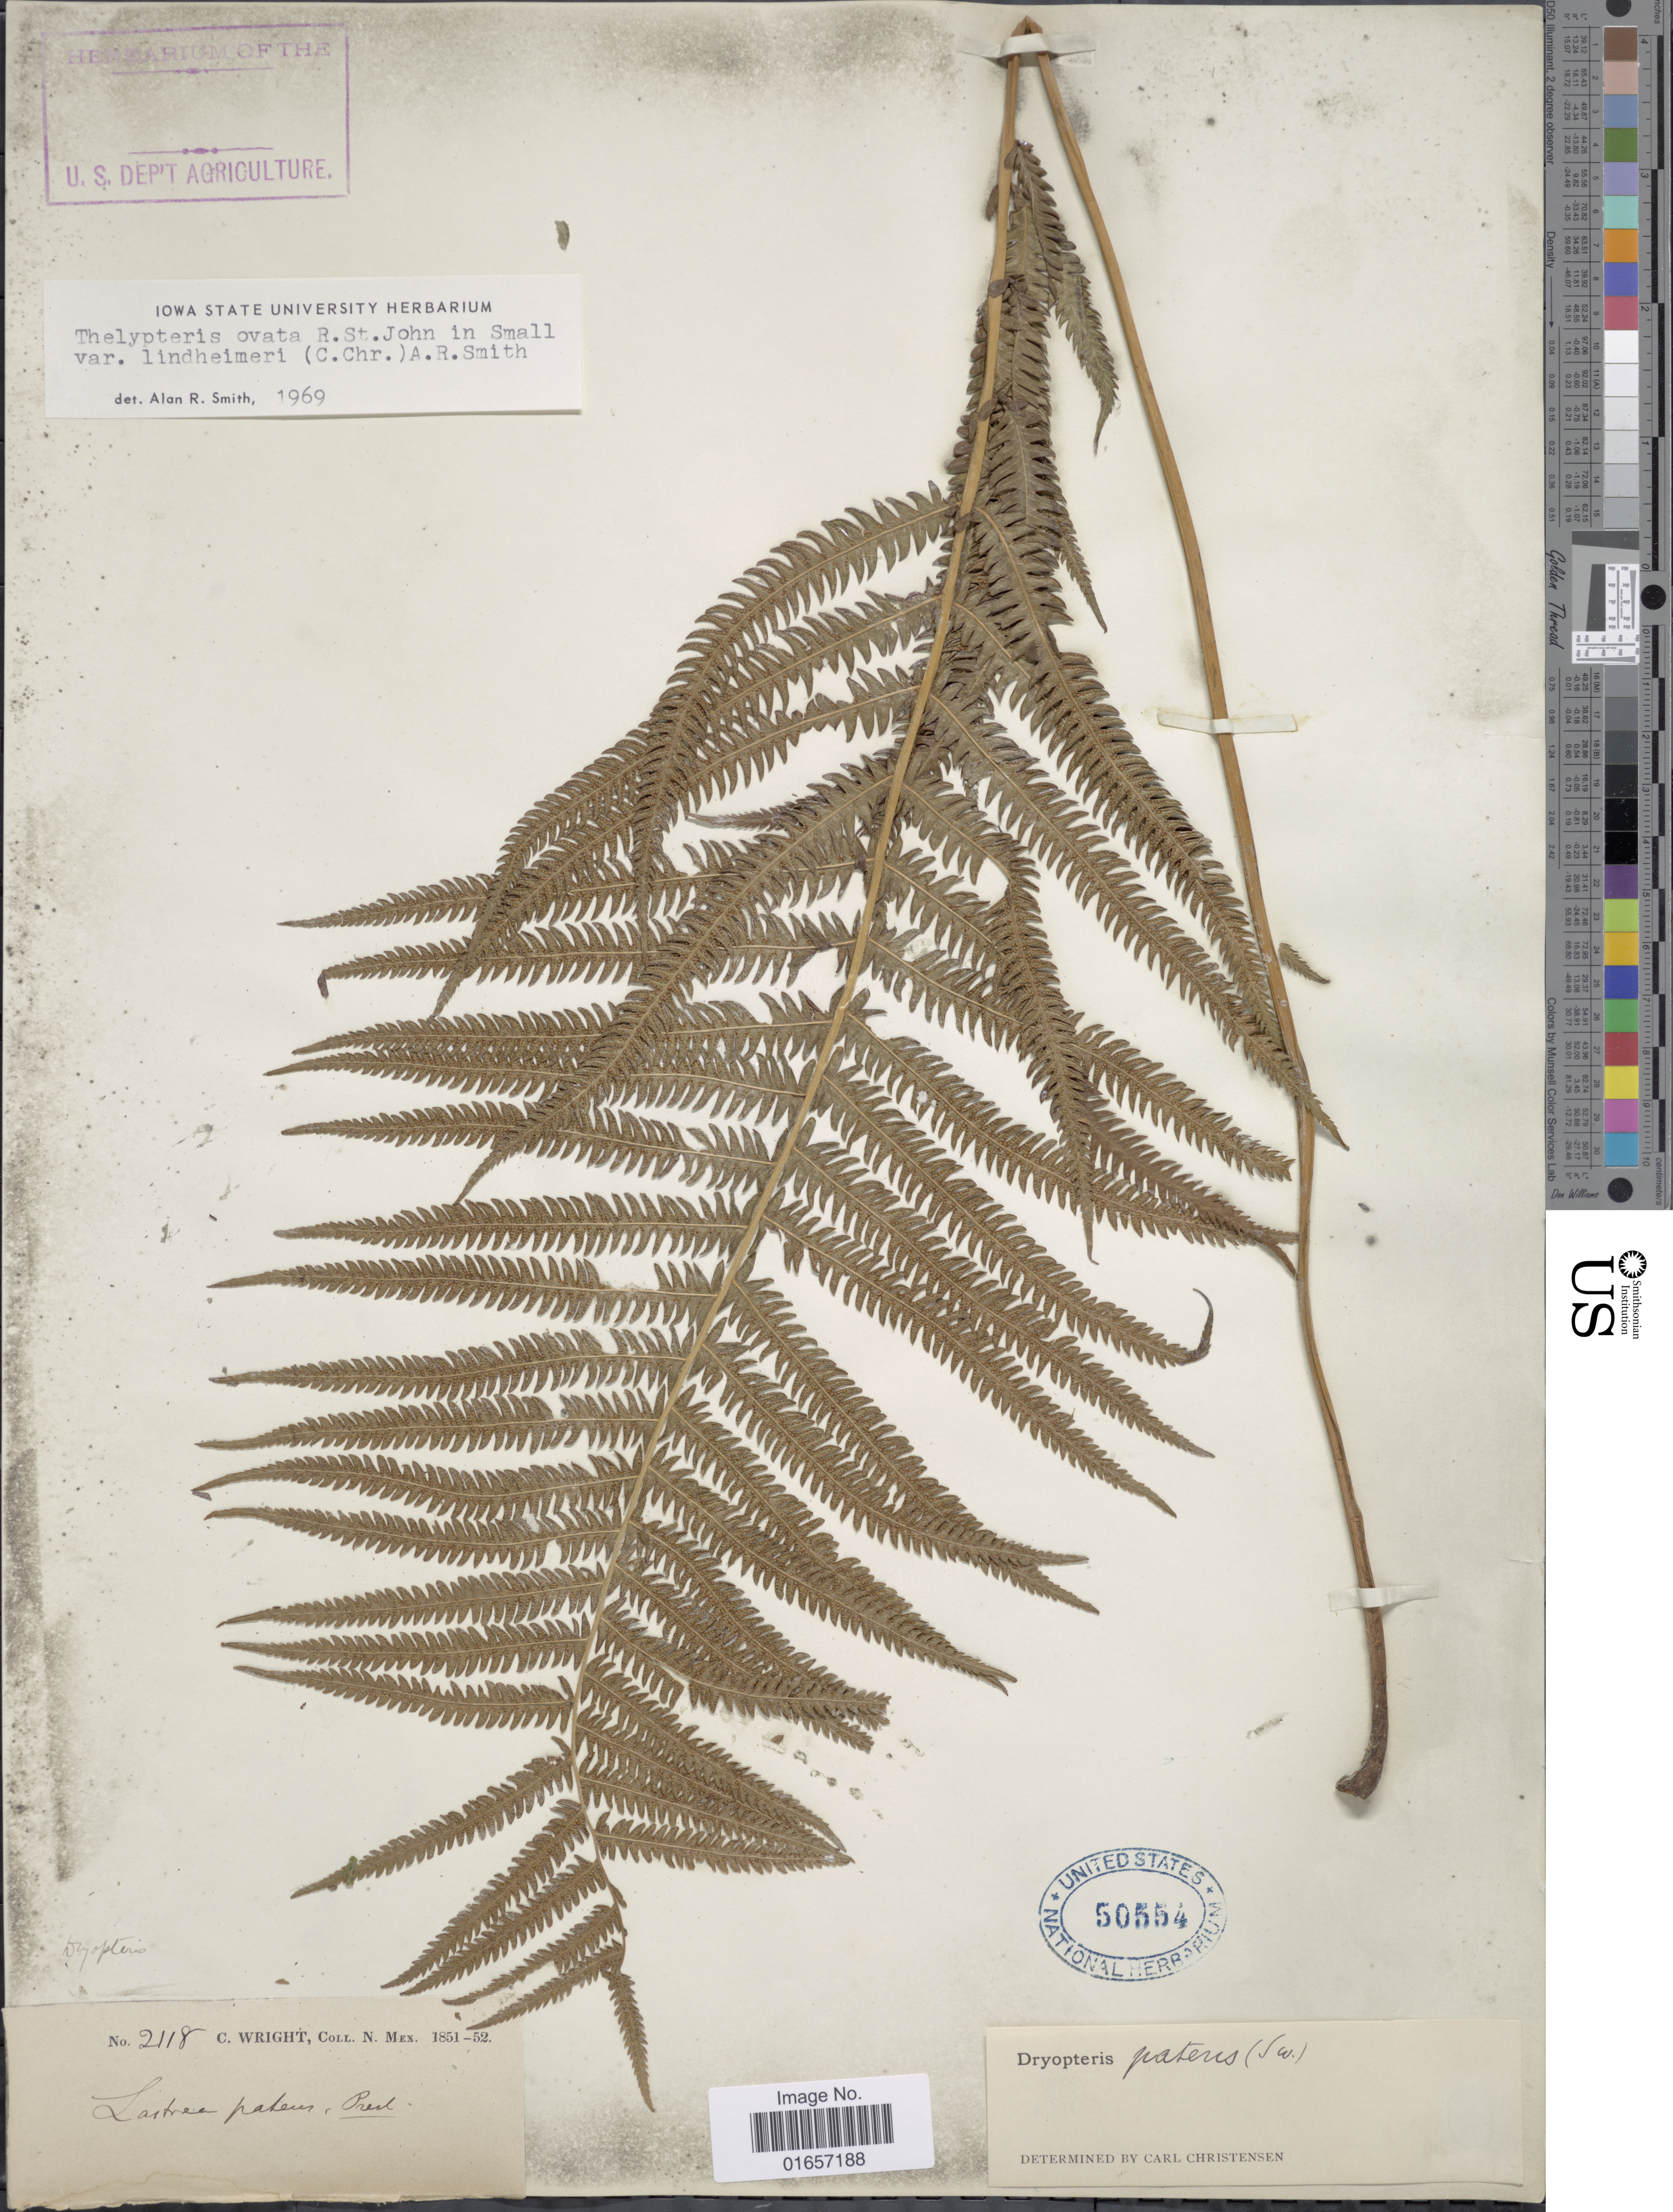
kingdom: Plantae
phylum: Tracheophyta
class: Polypodiopsida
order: Polypodiales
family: Thelypteridaceae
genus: Christella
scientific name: Christella ovata var. lindheimari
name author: (C. Chr.) A.R. Sm.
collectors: C. Wright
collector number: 2118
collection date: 1851/1852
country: United States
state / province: New Mexico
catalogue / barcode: US 50554